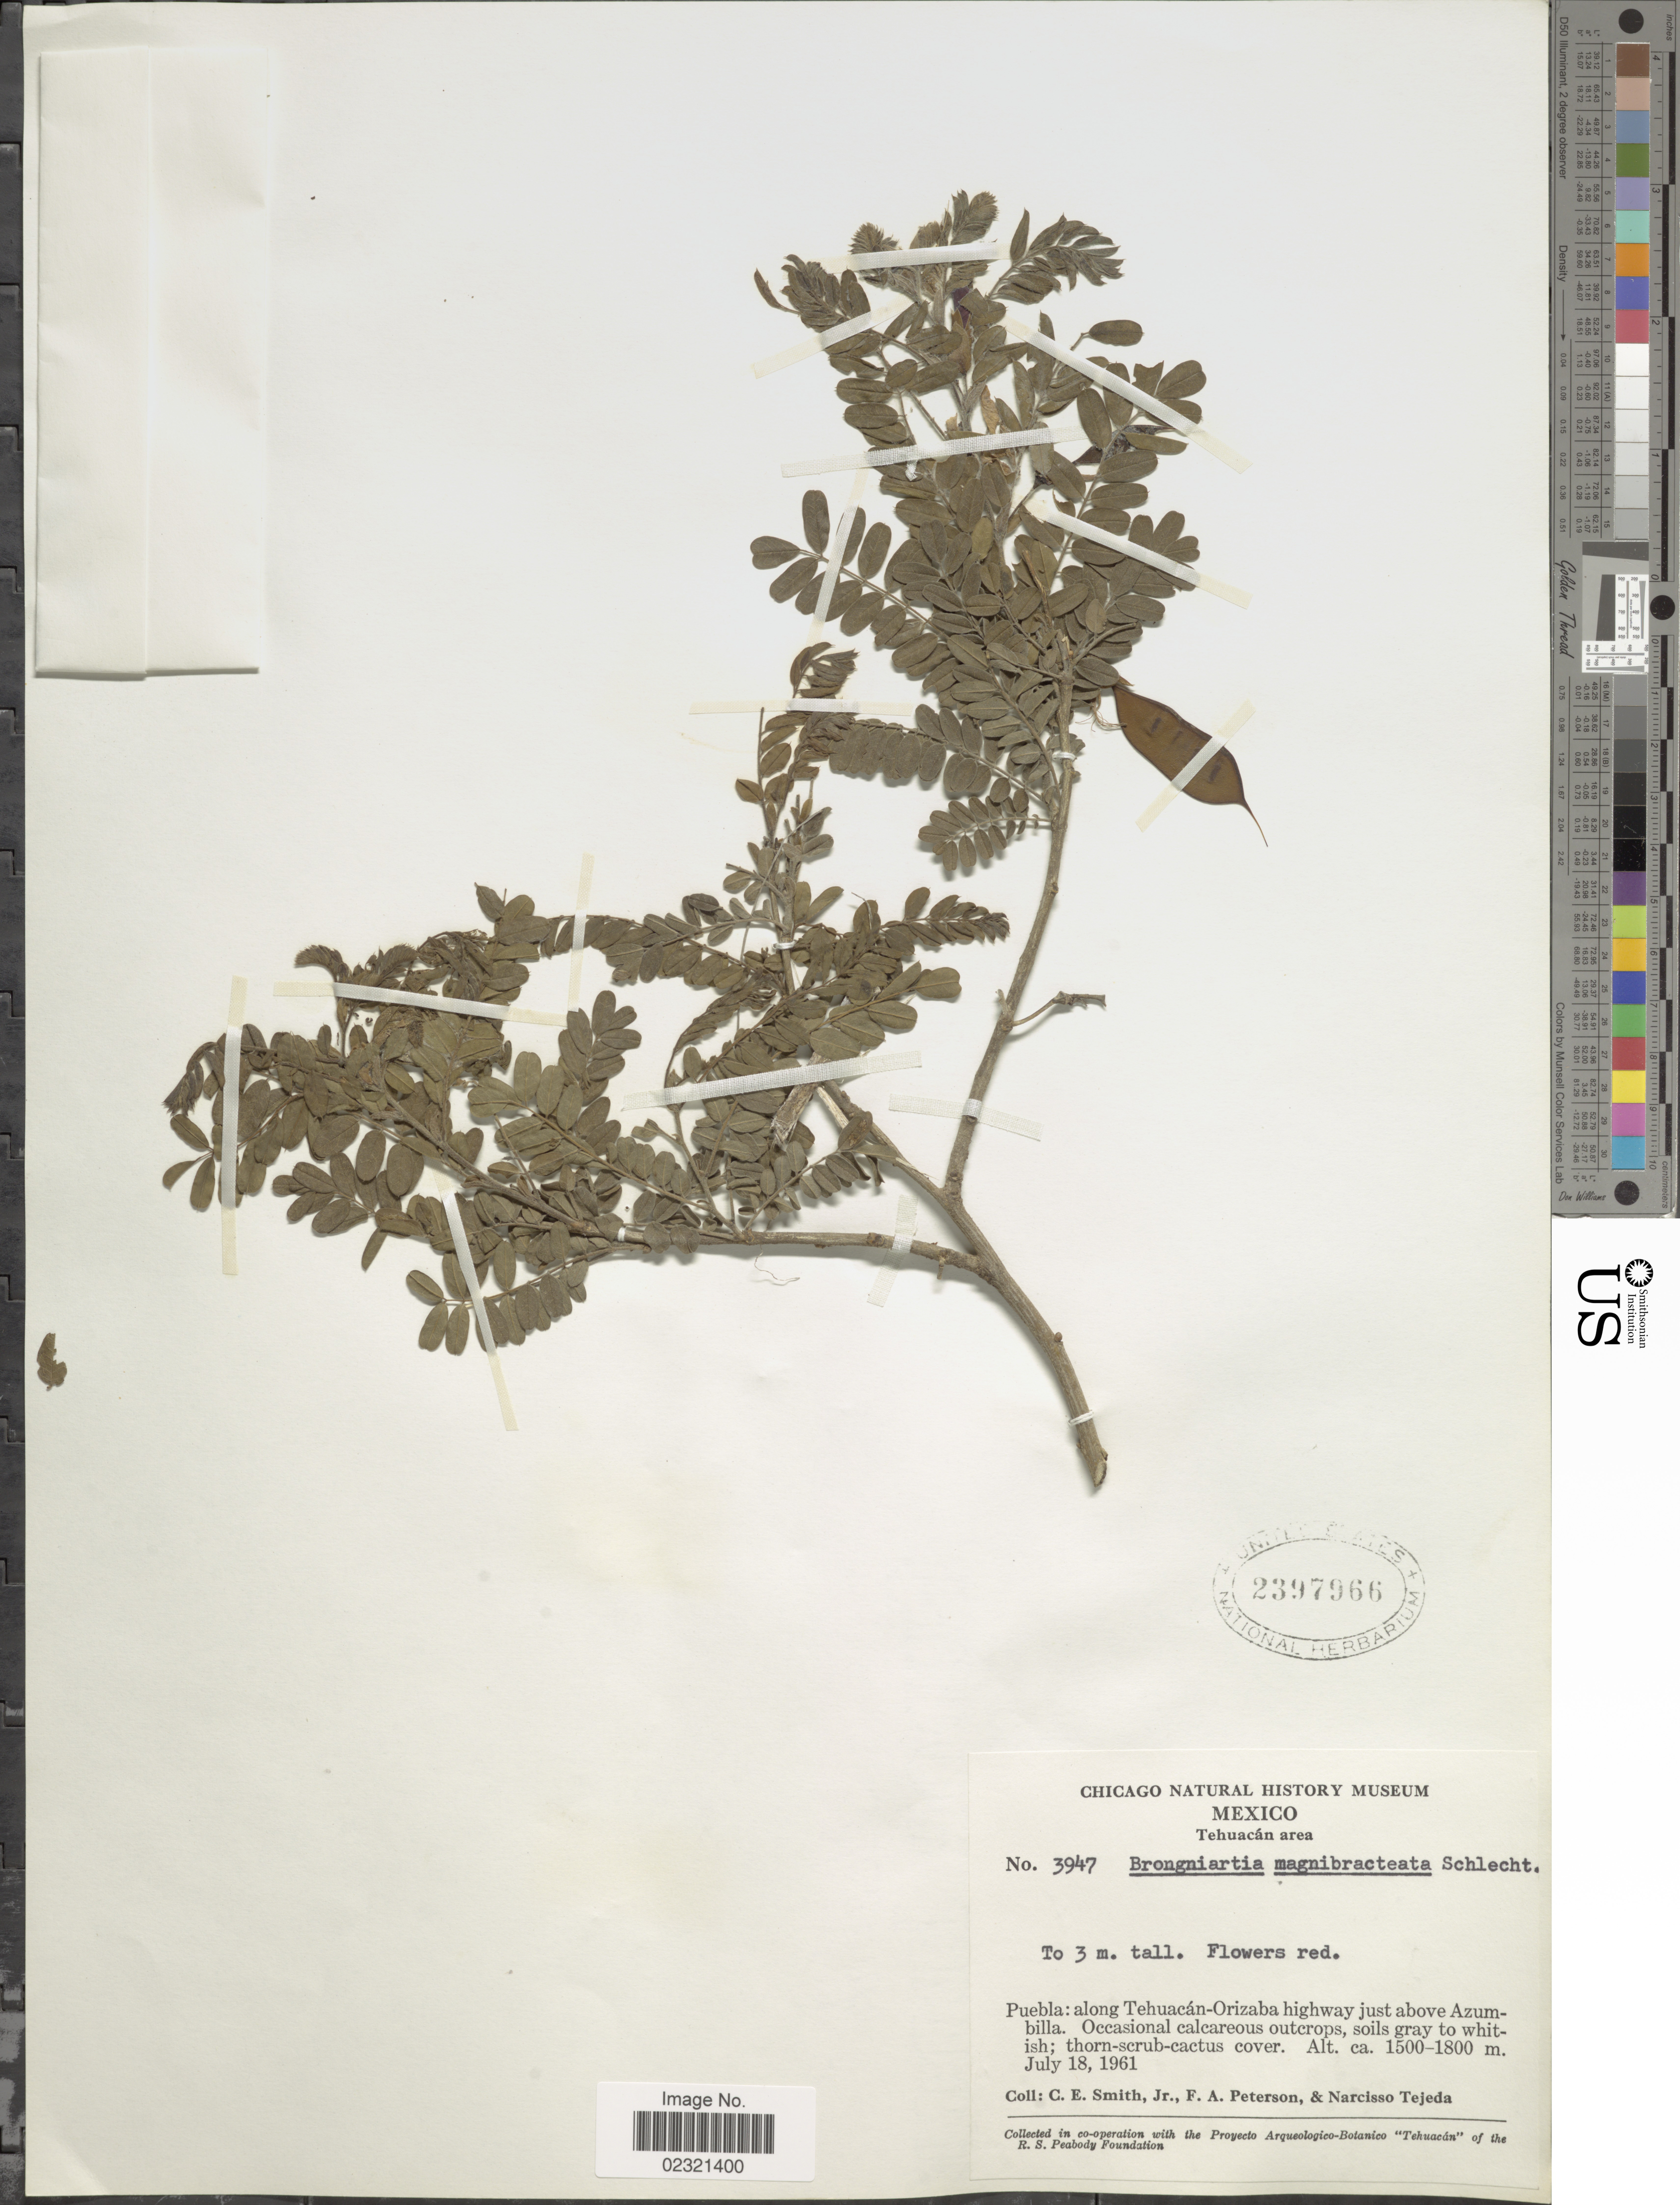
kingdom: Plantae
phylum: Tracheophyta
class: Magnoliopsida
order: Fabales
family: Fabaceae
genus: Brongniartia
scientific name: Brongniartia magnibracteata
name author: Schltdl.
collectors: C. E. Smith Jr., F. A. Peterson & N. Tejeda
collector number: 3947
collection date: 1961-07-18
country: Mexico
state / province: Puebla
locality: Along Tehuacán-Orizaba highway just above Azumbilla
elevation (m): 1500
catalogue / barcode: US 2397966